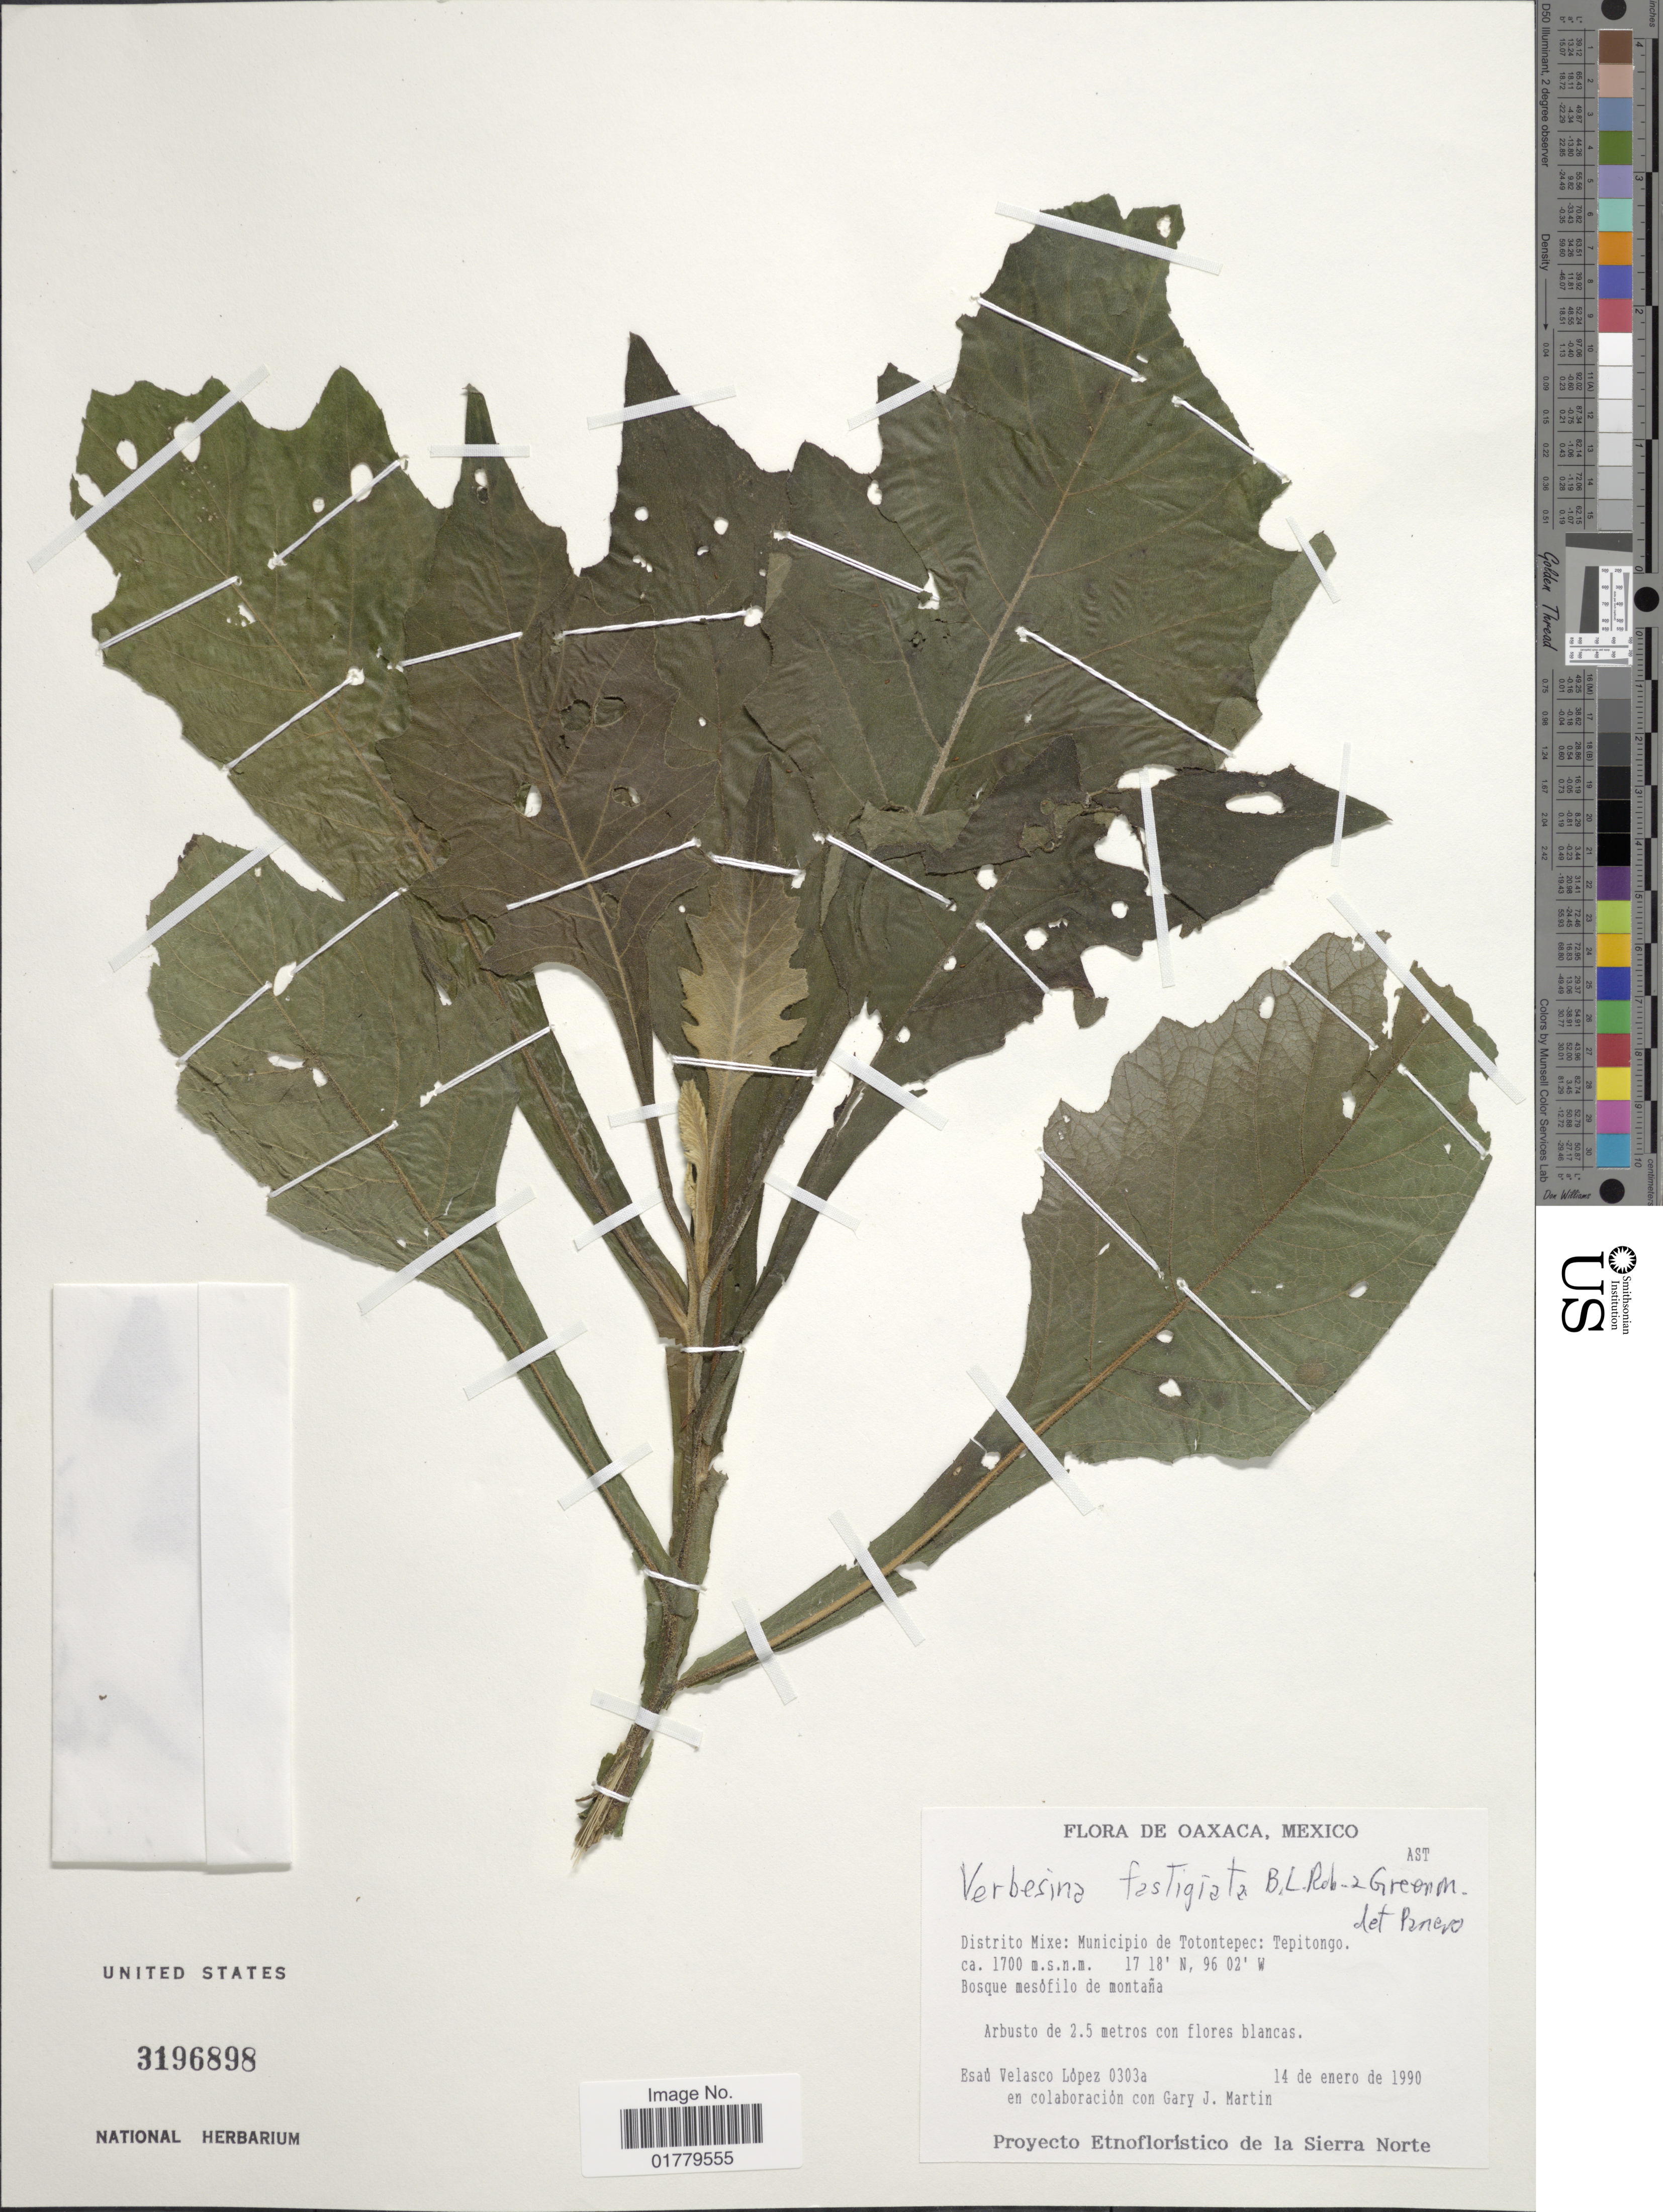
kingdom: Plantae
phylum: Tracheophyta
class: Magnoliopsida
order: Asterales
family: Asteraceae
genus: Verbesina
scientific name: Verbesina fastigiata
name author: B.L. Rob. & Greenm.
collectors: E. López & G. J. Martin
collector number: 0303a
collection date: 1990-01-14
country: Mexico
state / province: Oaxaca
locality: Distrito Mixe: Municipio de Totontepec: Tepitongo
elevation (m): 1700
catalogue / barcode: US 3196898